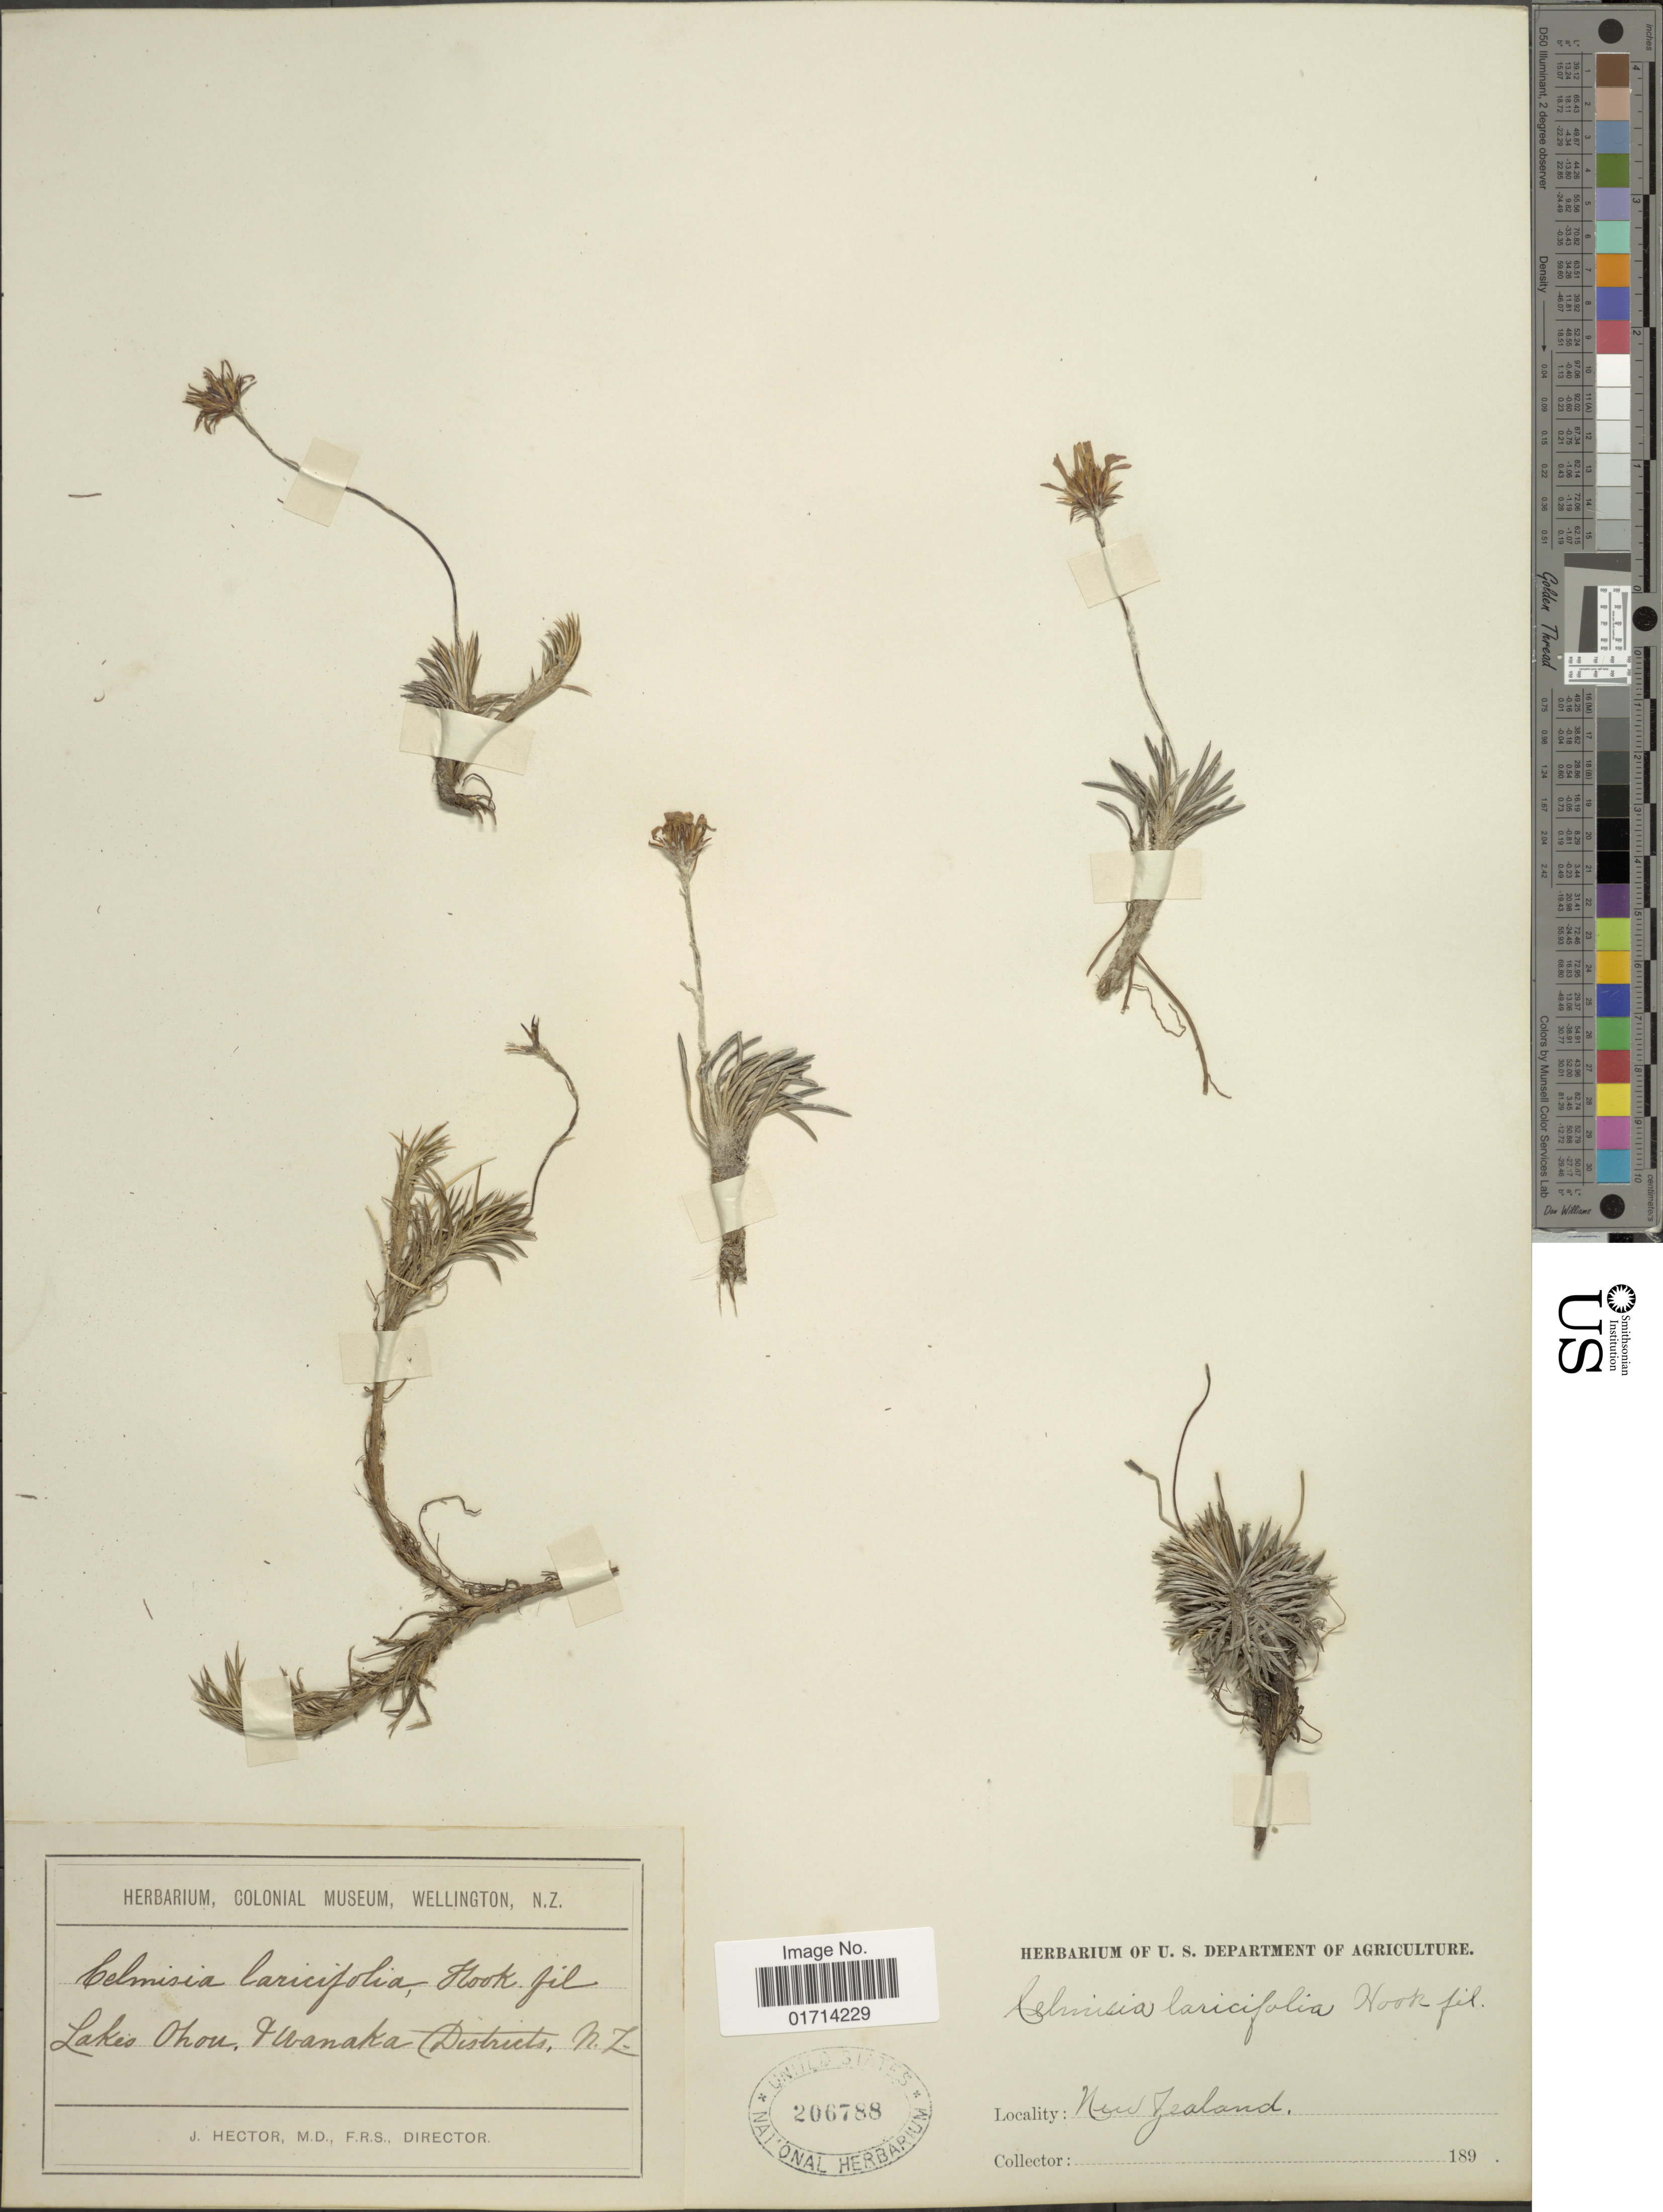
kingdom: Plantae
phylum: Tracheophyta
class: Magnoliopsida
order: Asterales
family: Asteraceae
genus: Celmisia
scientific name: Celmisia laricifolia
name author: Hook. f.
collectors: Hector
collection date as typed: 189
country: New Zealand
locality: Lakes Ohou, Iwanaka Districts, N. Z.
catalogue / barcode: US 206788